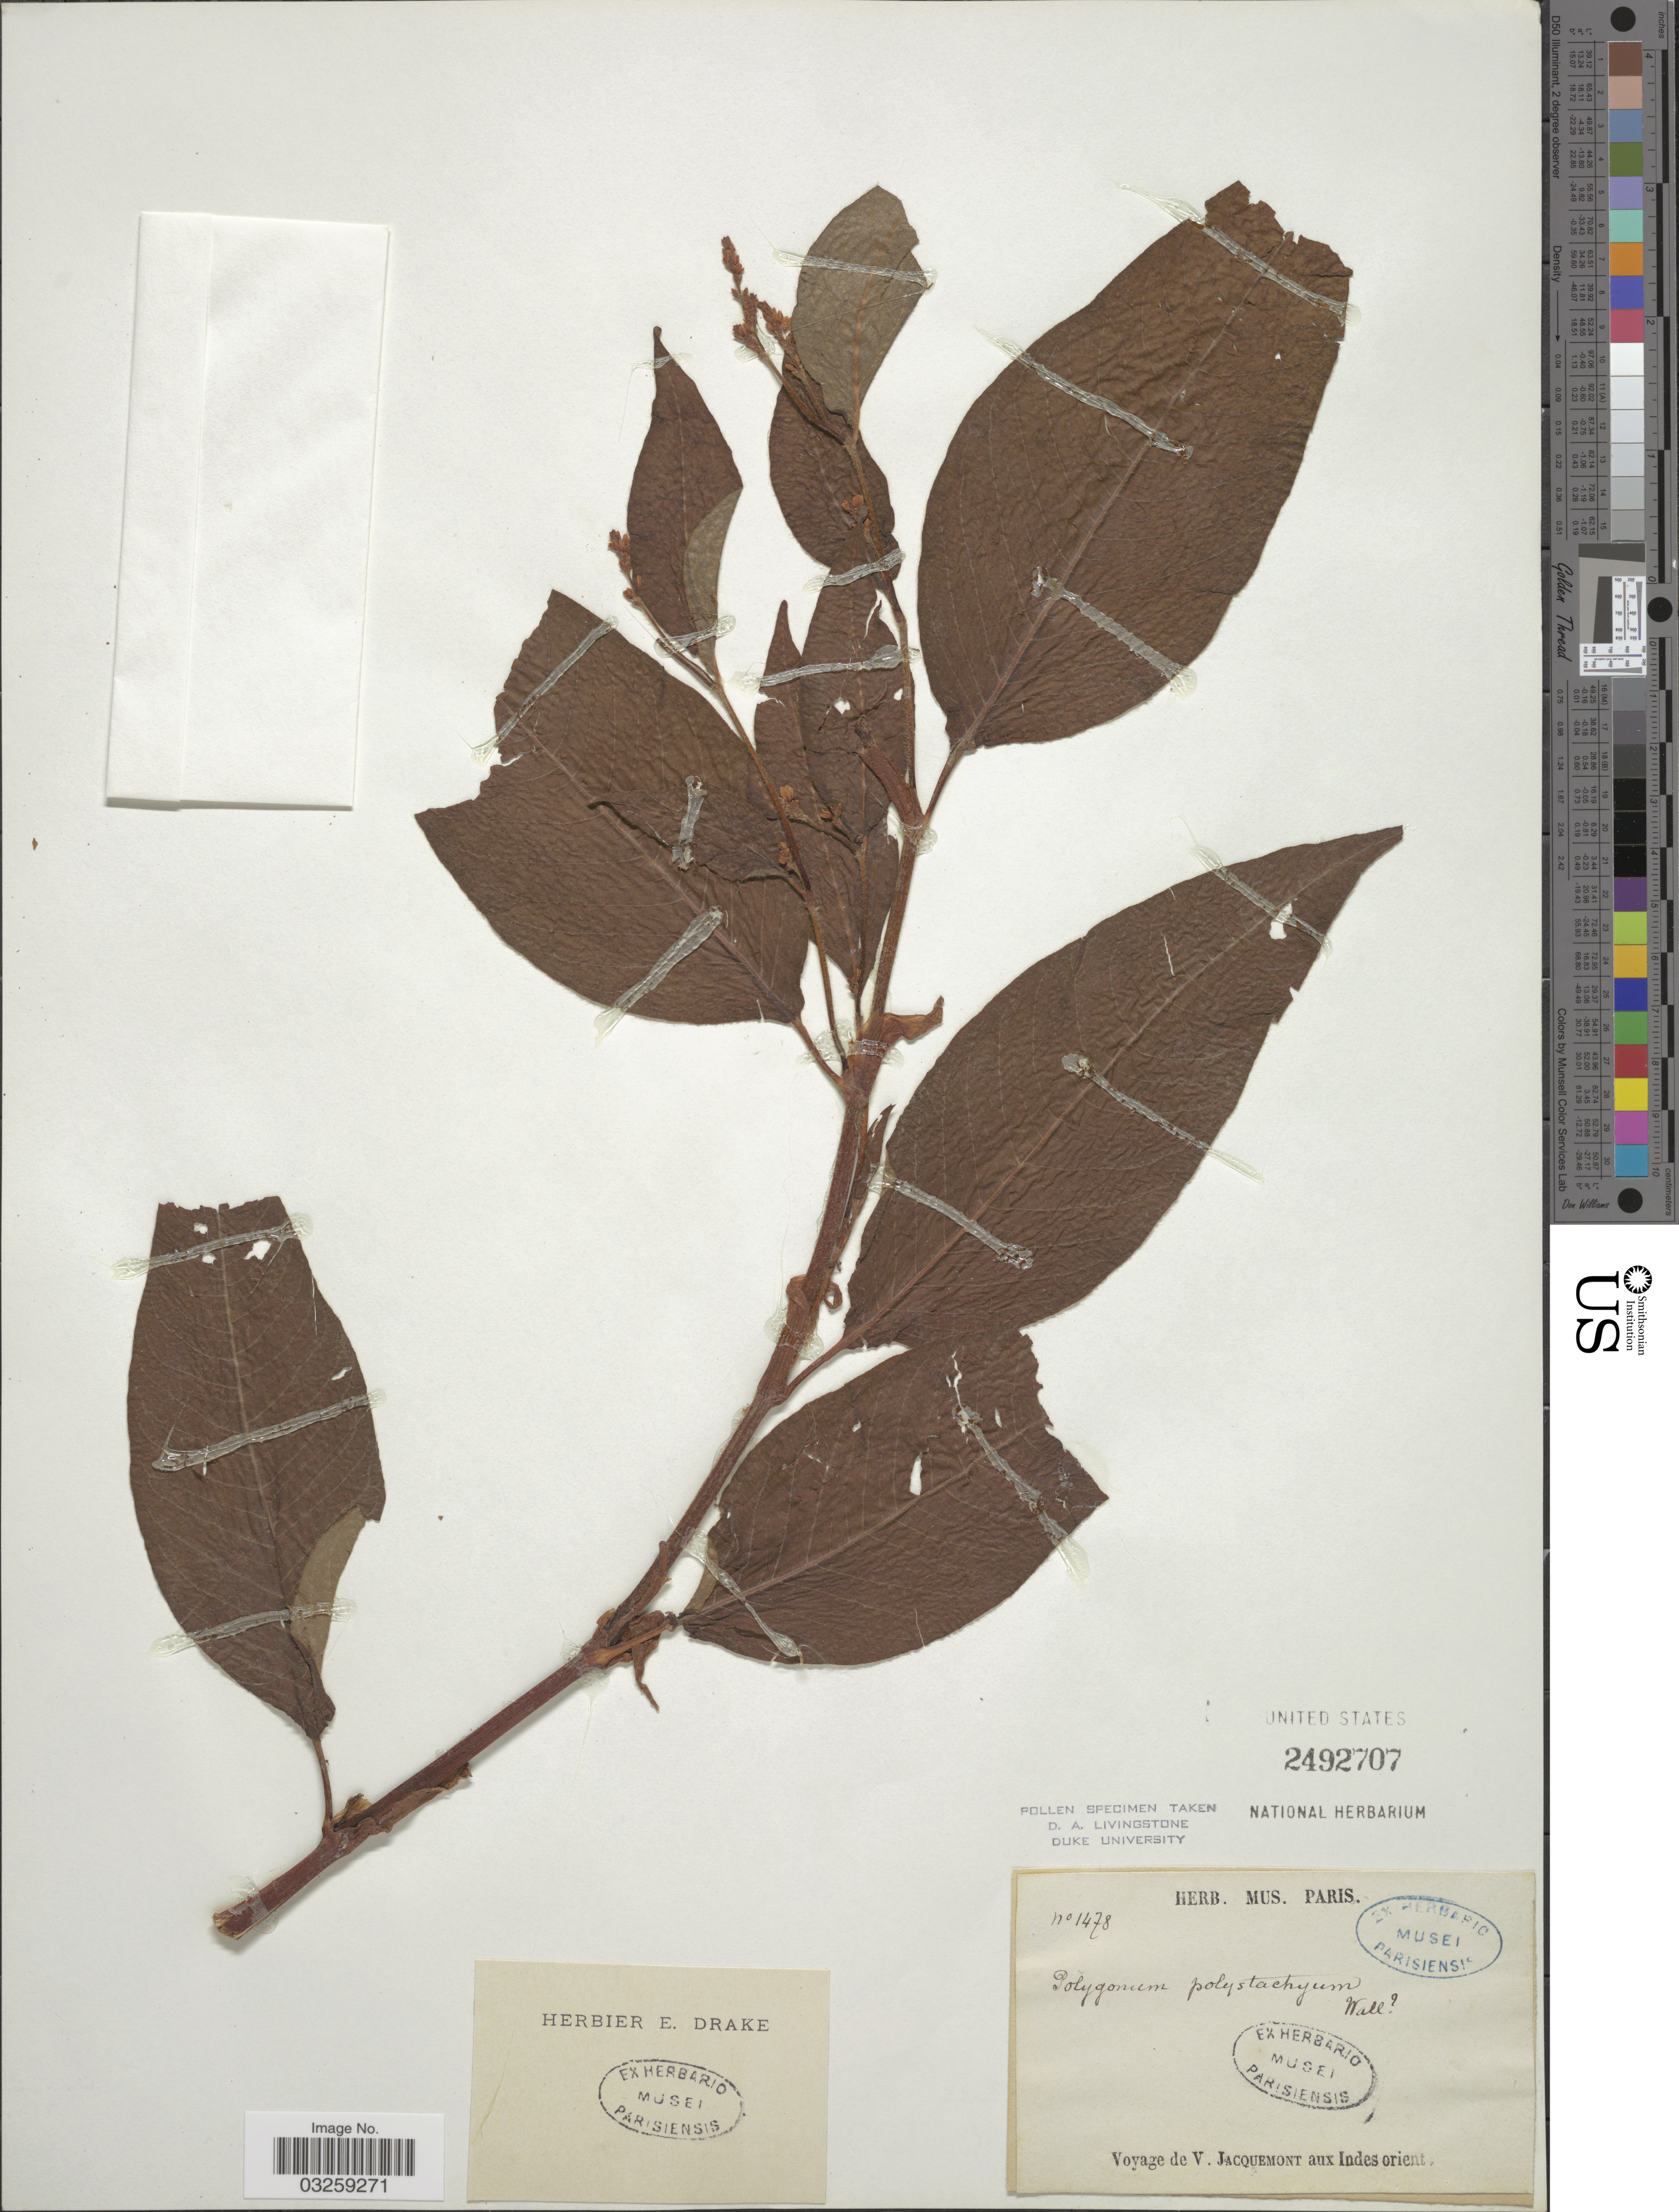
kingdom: Plantae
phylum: Tracheophyta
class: Magnoliopsida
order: Caryophyllales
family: Polygonaceae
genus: Koenigia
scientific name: Koenigia polystachya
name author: (Wall. ex Meisn.) T.M. Schust. & Reveal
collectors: V. Jacquemont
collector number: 1478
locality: Aux Indes orient.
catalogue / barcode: US 2492707